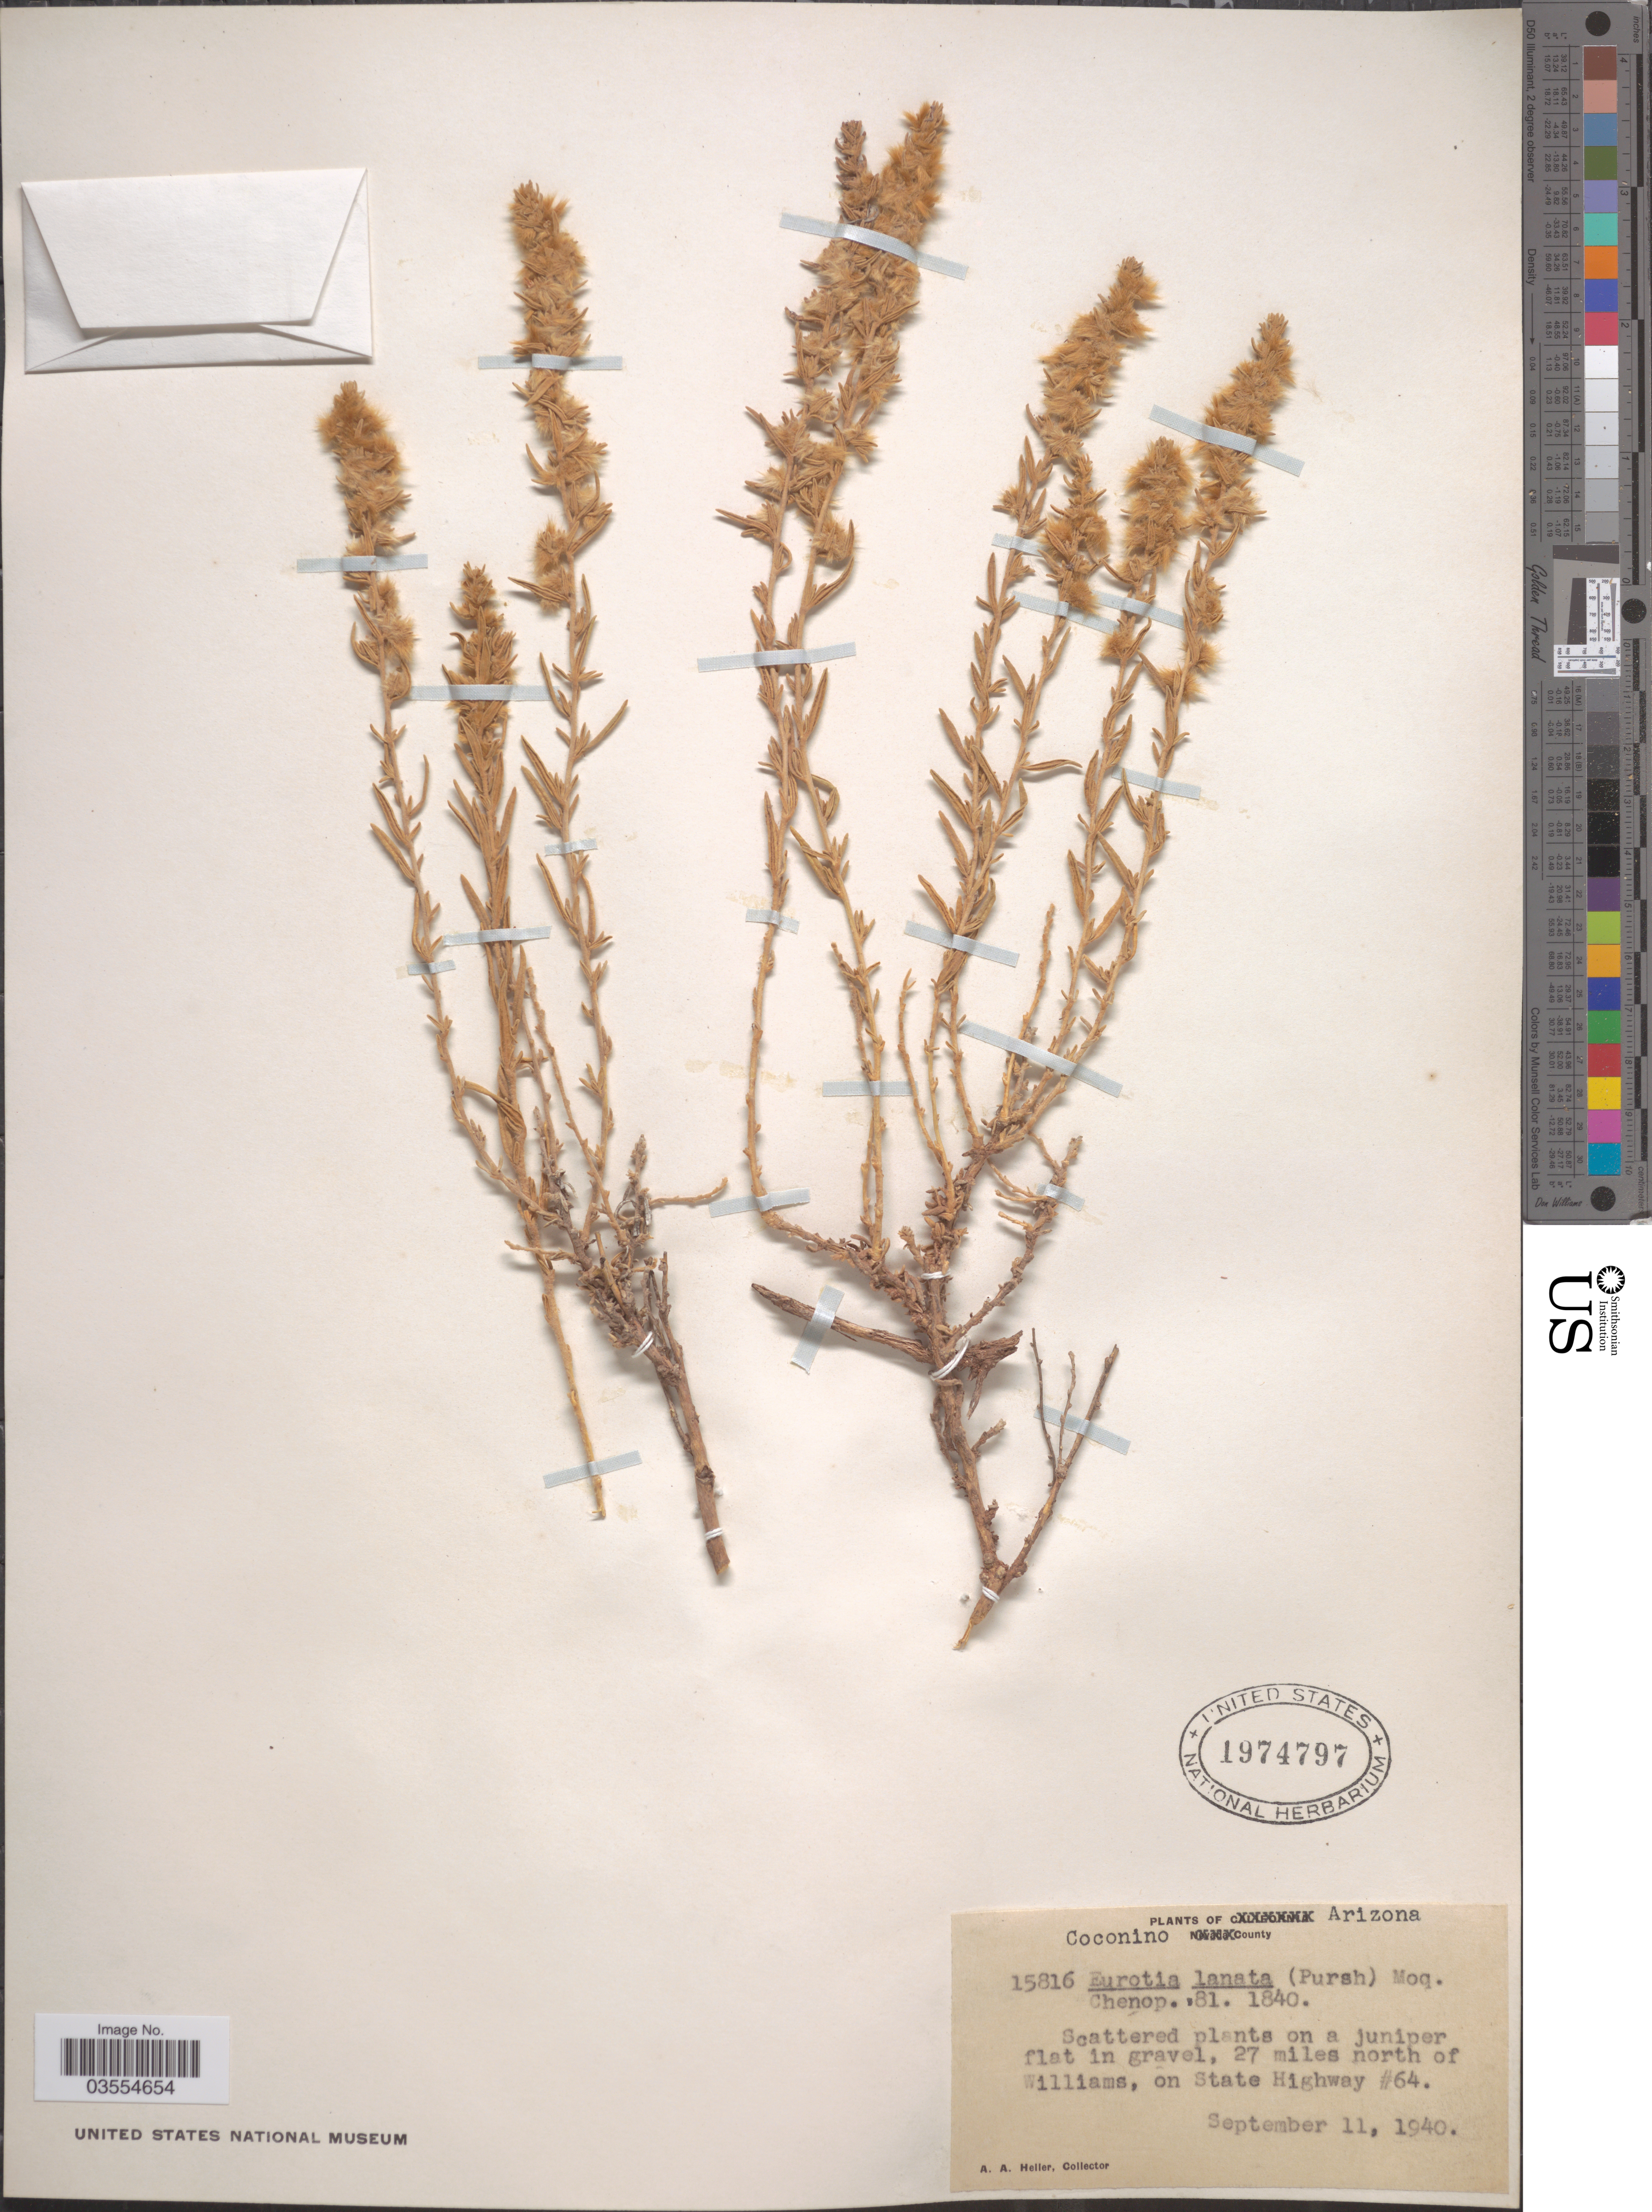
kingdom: Plantae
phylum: Tracheophyta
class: Magnoliopsida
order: Caryophyllales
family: Amaranthaceae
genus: Krascheninnikovia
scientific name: Krascheninnikovia lanata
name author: (Pursh) A. Meeuse & A.Smit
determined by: U.S. National Herbarium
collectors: A. A. Heller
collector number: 15816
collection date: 1940-09-11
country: United States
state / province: Arizona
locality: Coconino County. 27 miles north of Williams, on State Highway # 64.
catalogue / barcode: US 1974797